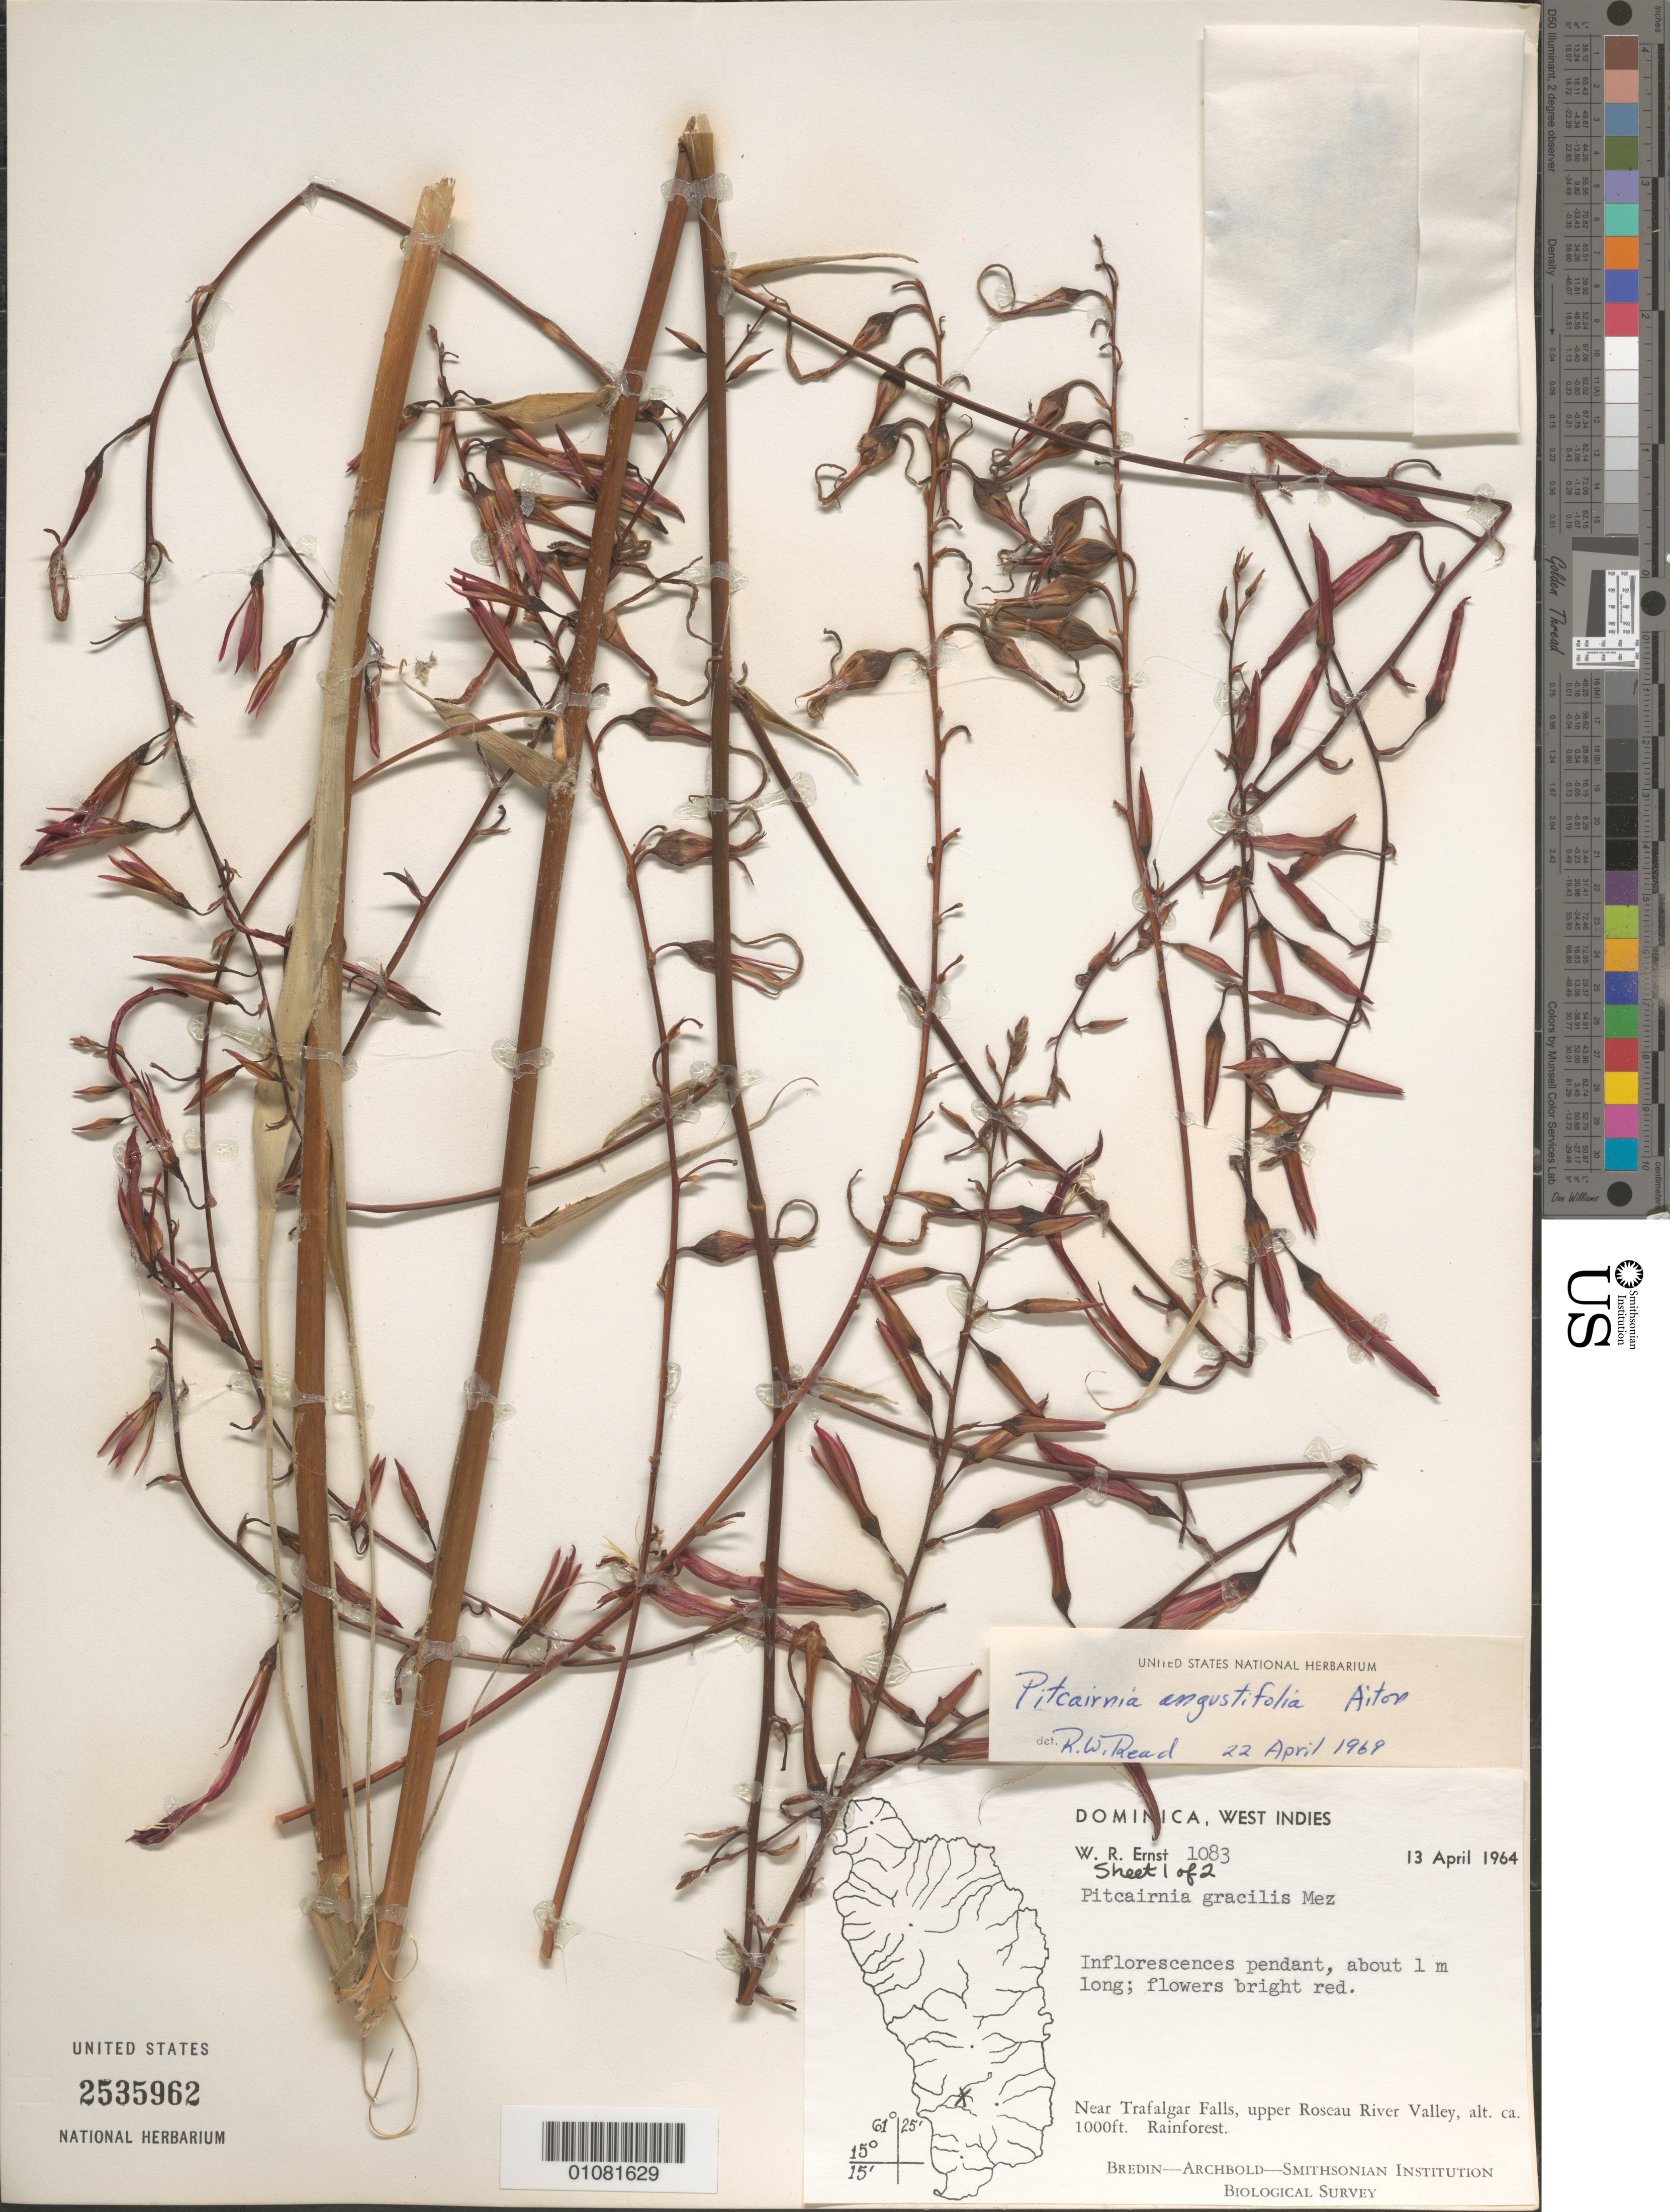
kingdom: Plantae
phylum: Tracheophyta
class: Liliopsida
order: Poales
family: Bromeliaceae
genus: Pitcairnia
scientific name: Pitcairnia angustifolia var. angustifolia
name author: Sol. ex Aiton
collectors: W. R. Ernst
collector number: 1083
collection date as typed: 13 Apr 1964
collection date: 1964-04-13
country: Dominica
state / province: St. George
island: Dominica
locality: Near Trafalgar Falls, upper Roseau River Valley. Rainforest.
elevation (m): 305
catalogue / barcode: US 2535962